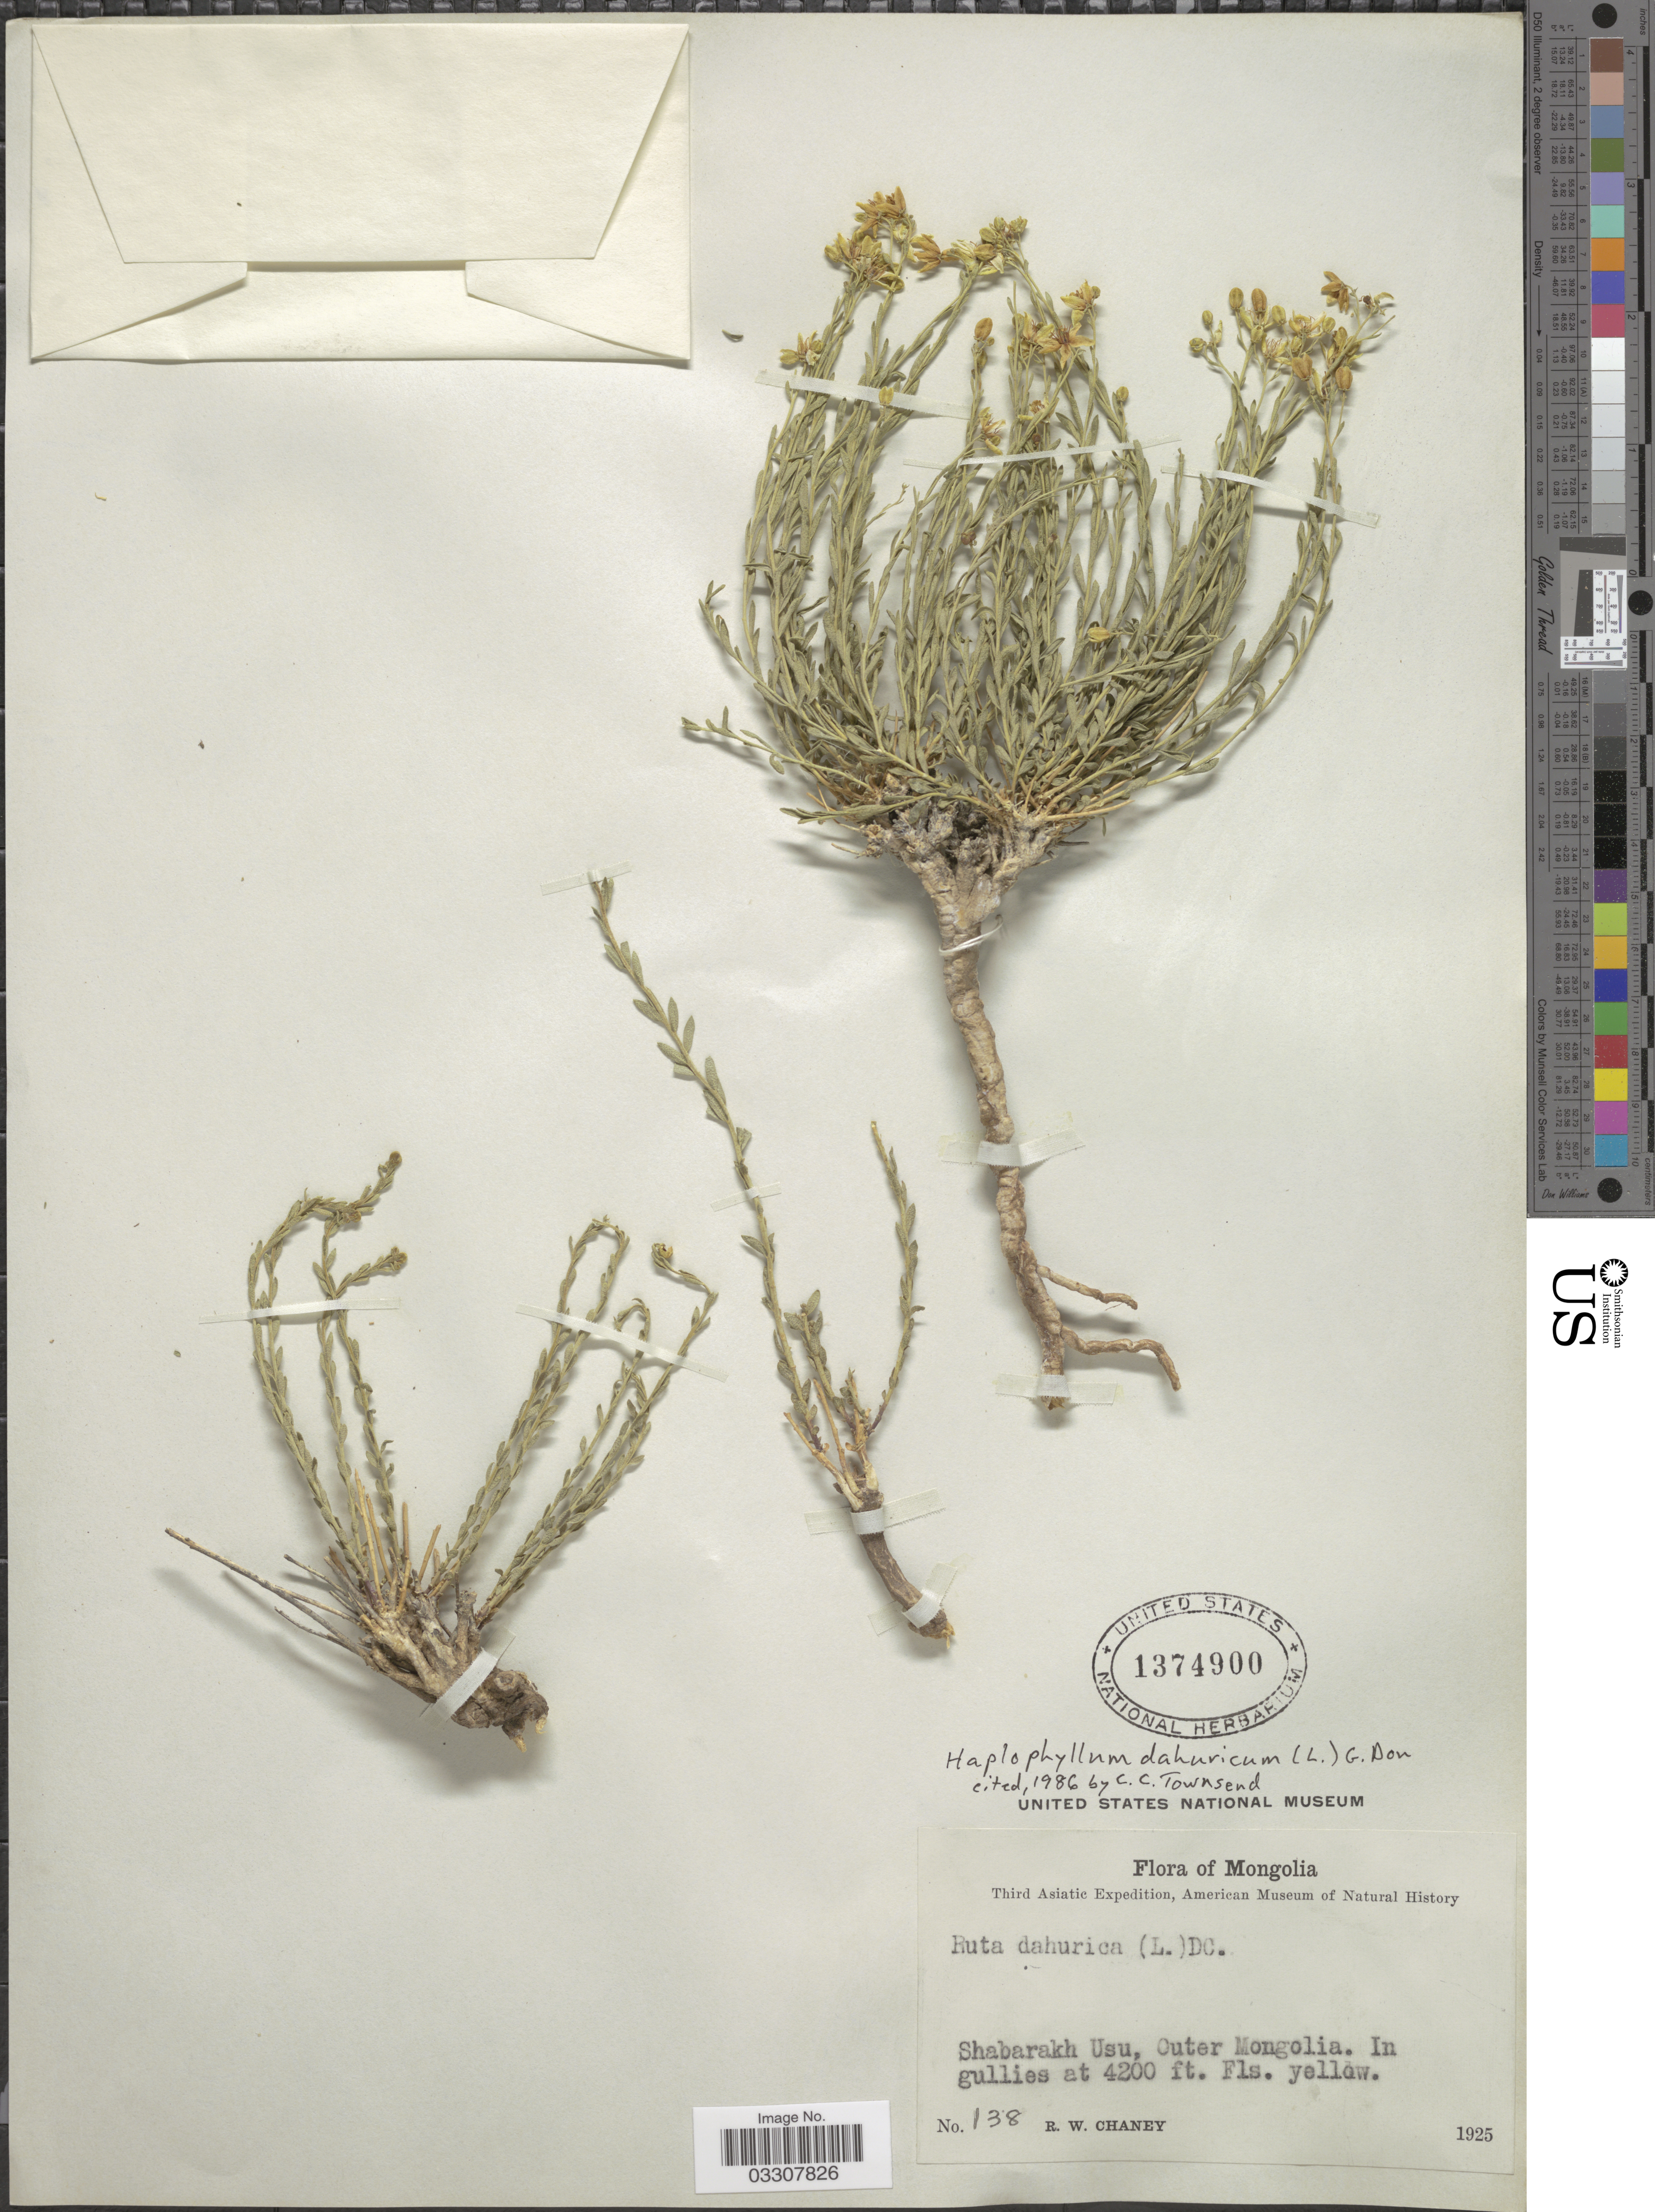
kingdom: Plantae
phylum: Tracheophyta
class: Magnoliopsida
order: Sapindales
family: Rutaceae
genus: Haplophyllum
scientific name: Haplophyllum dauricum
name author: (L.) G. Don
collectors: R. Chaney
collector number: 138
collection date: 1925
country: Mongolia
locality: Shabarakh Usu, Outer Mongolia.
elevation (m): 1280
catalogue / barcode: US 1374900